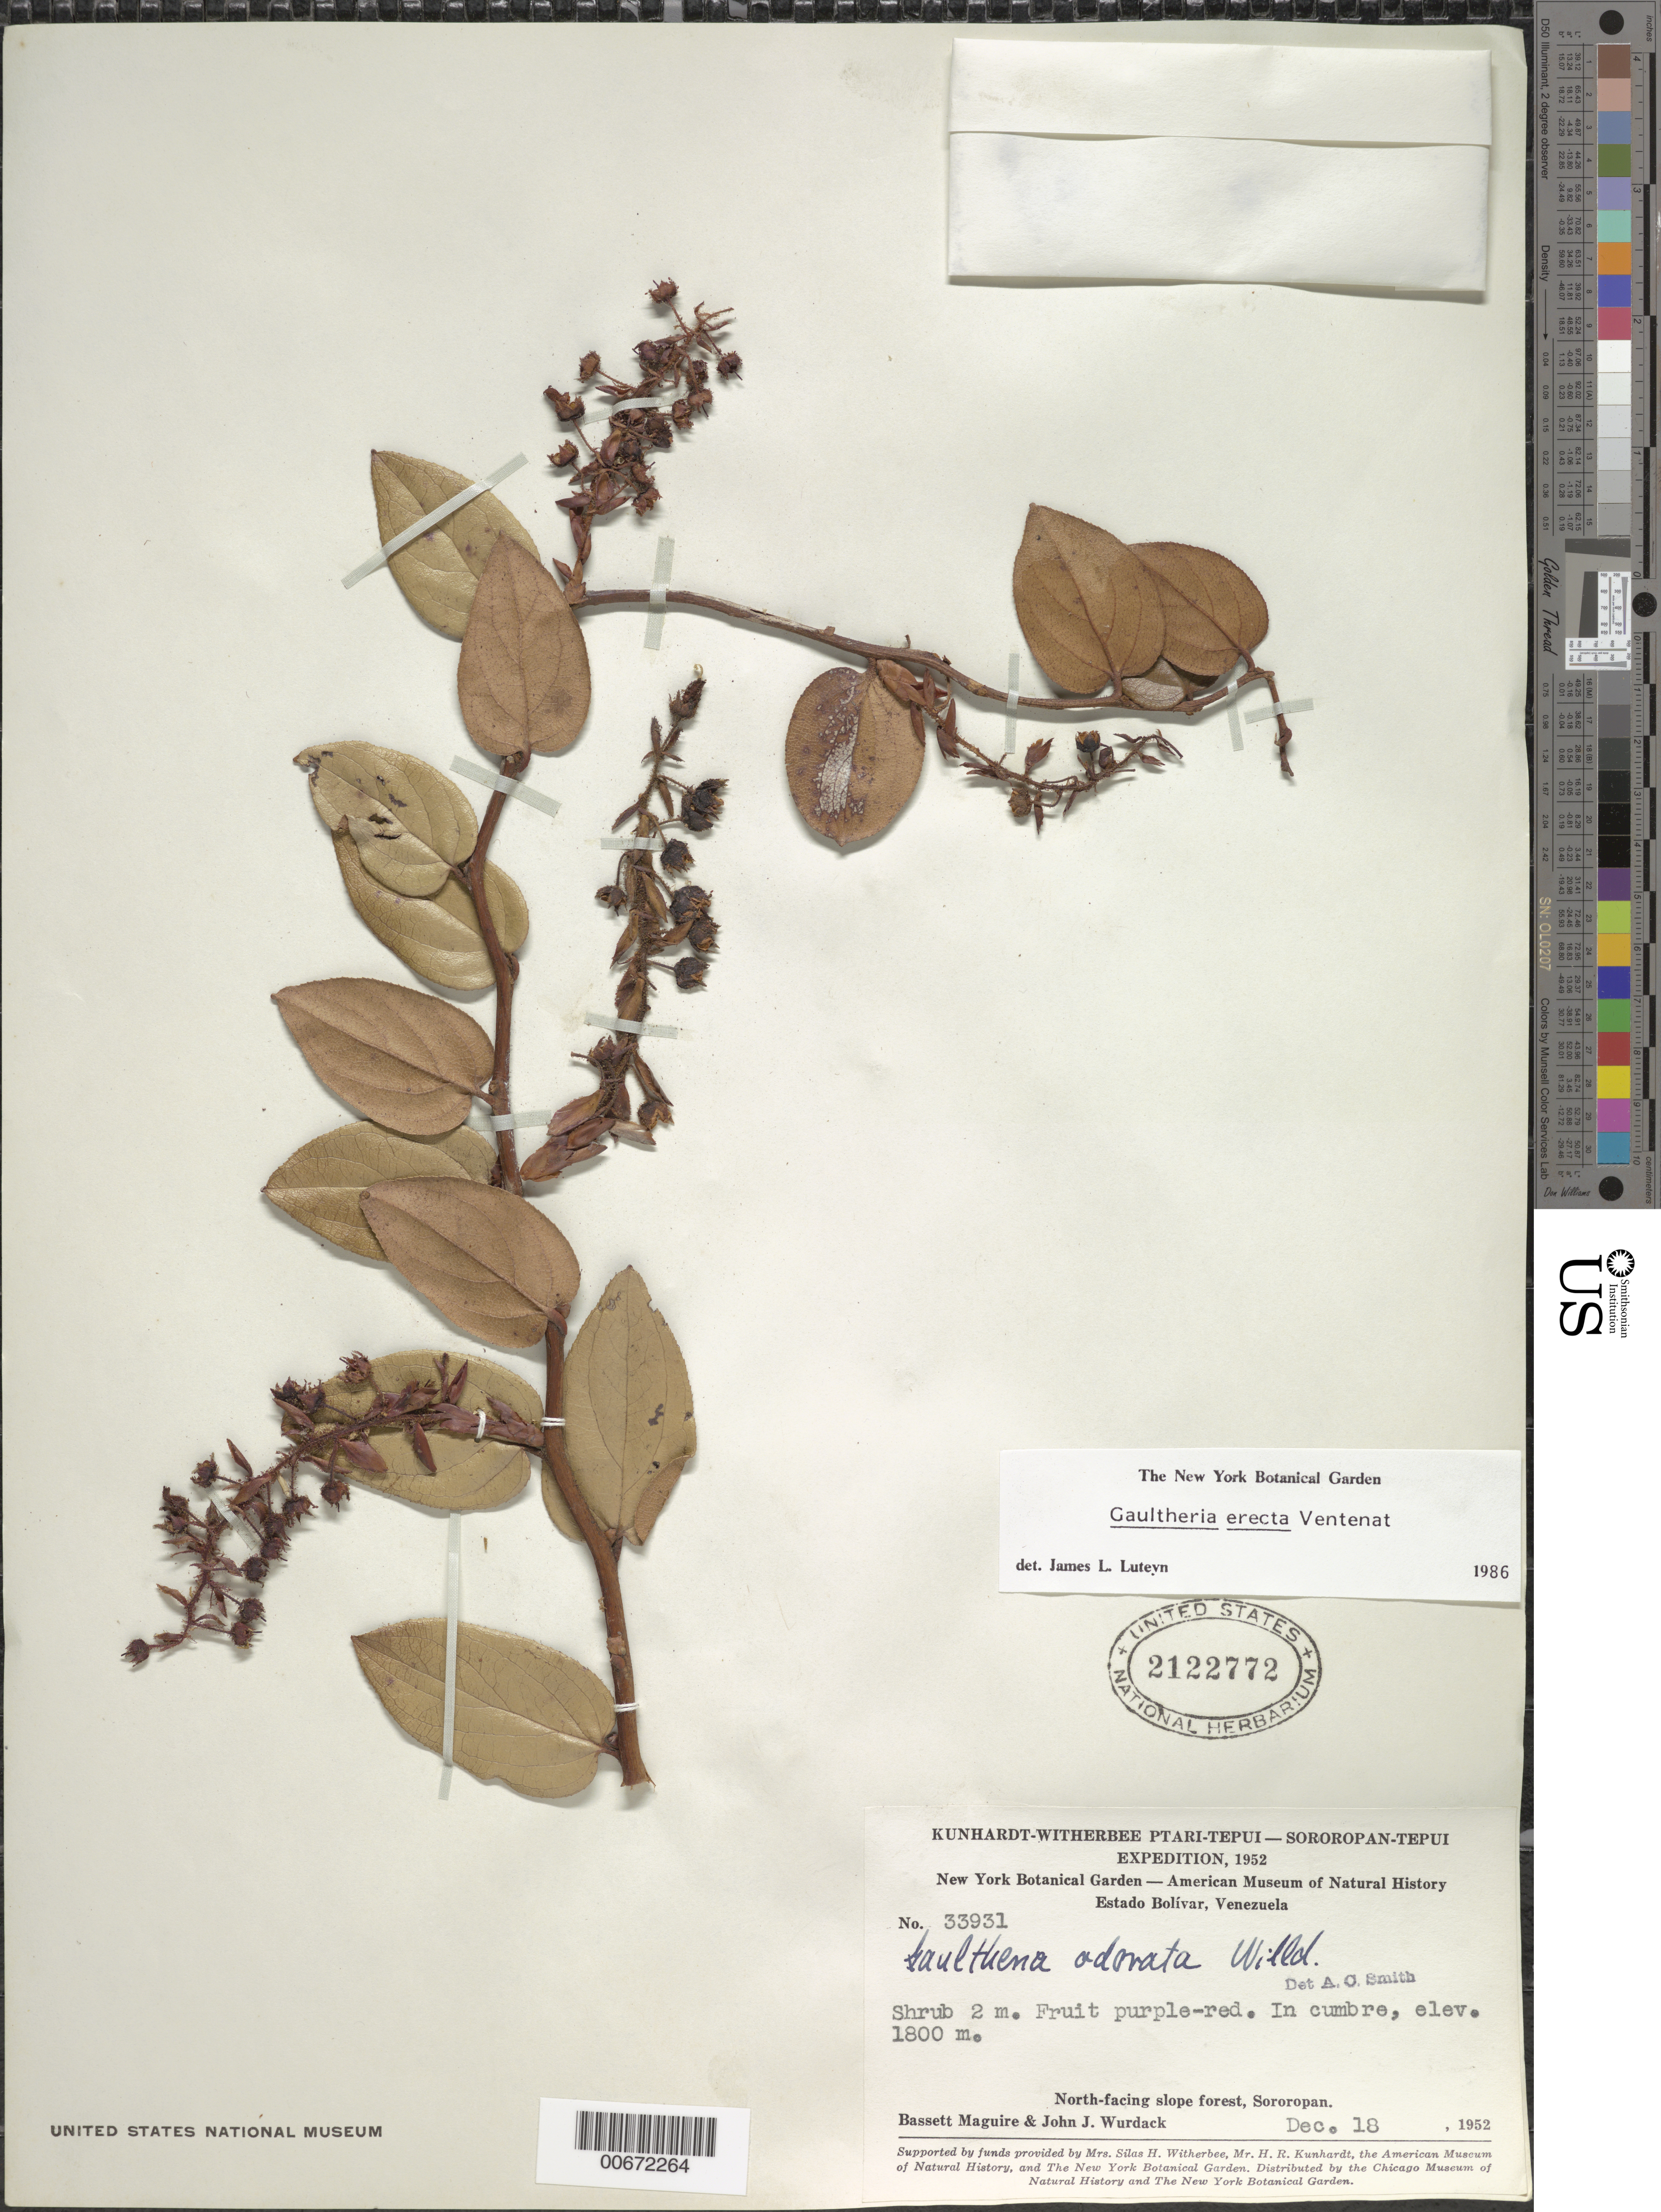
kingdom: Plantae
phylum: Tracheophyta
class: Magnoliopsida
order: Ericales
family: Ericaceae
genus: Gaultheria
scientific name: Gaultheria erecta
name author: Vent.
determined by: Luteyn, J. L.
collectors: B. Maguire & J. J. Wurdack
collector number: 33931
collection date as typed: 18-Dec-52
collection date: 1952-12-18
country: Venezuela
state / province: Bolívar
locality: Sororopán-tepuí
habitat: Cumbre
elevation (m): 1800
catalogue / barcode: US 2122772